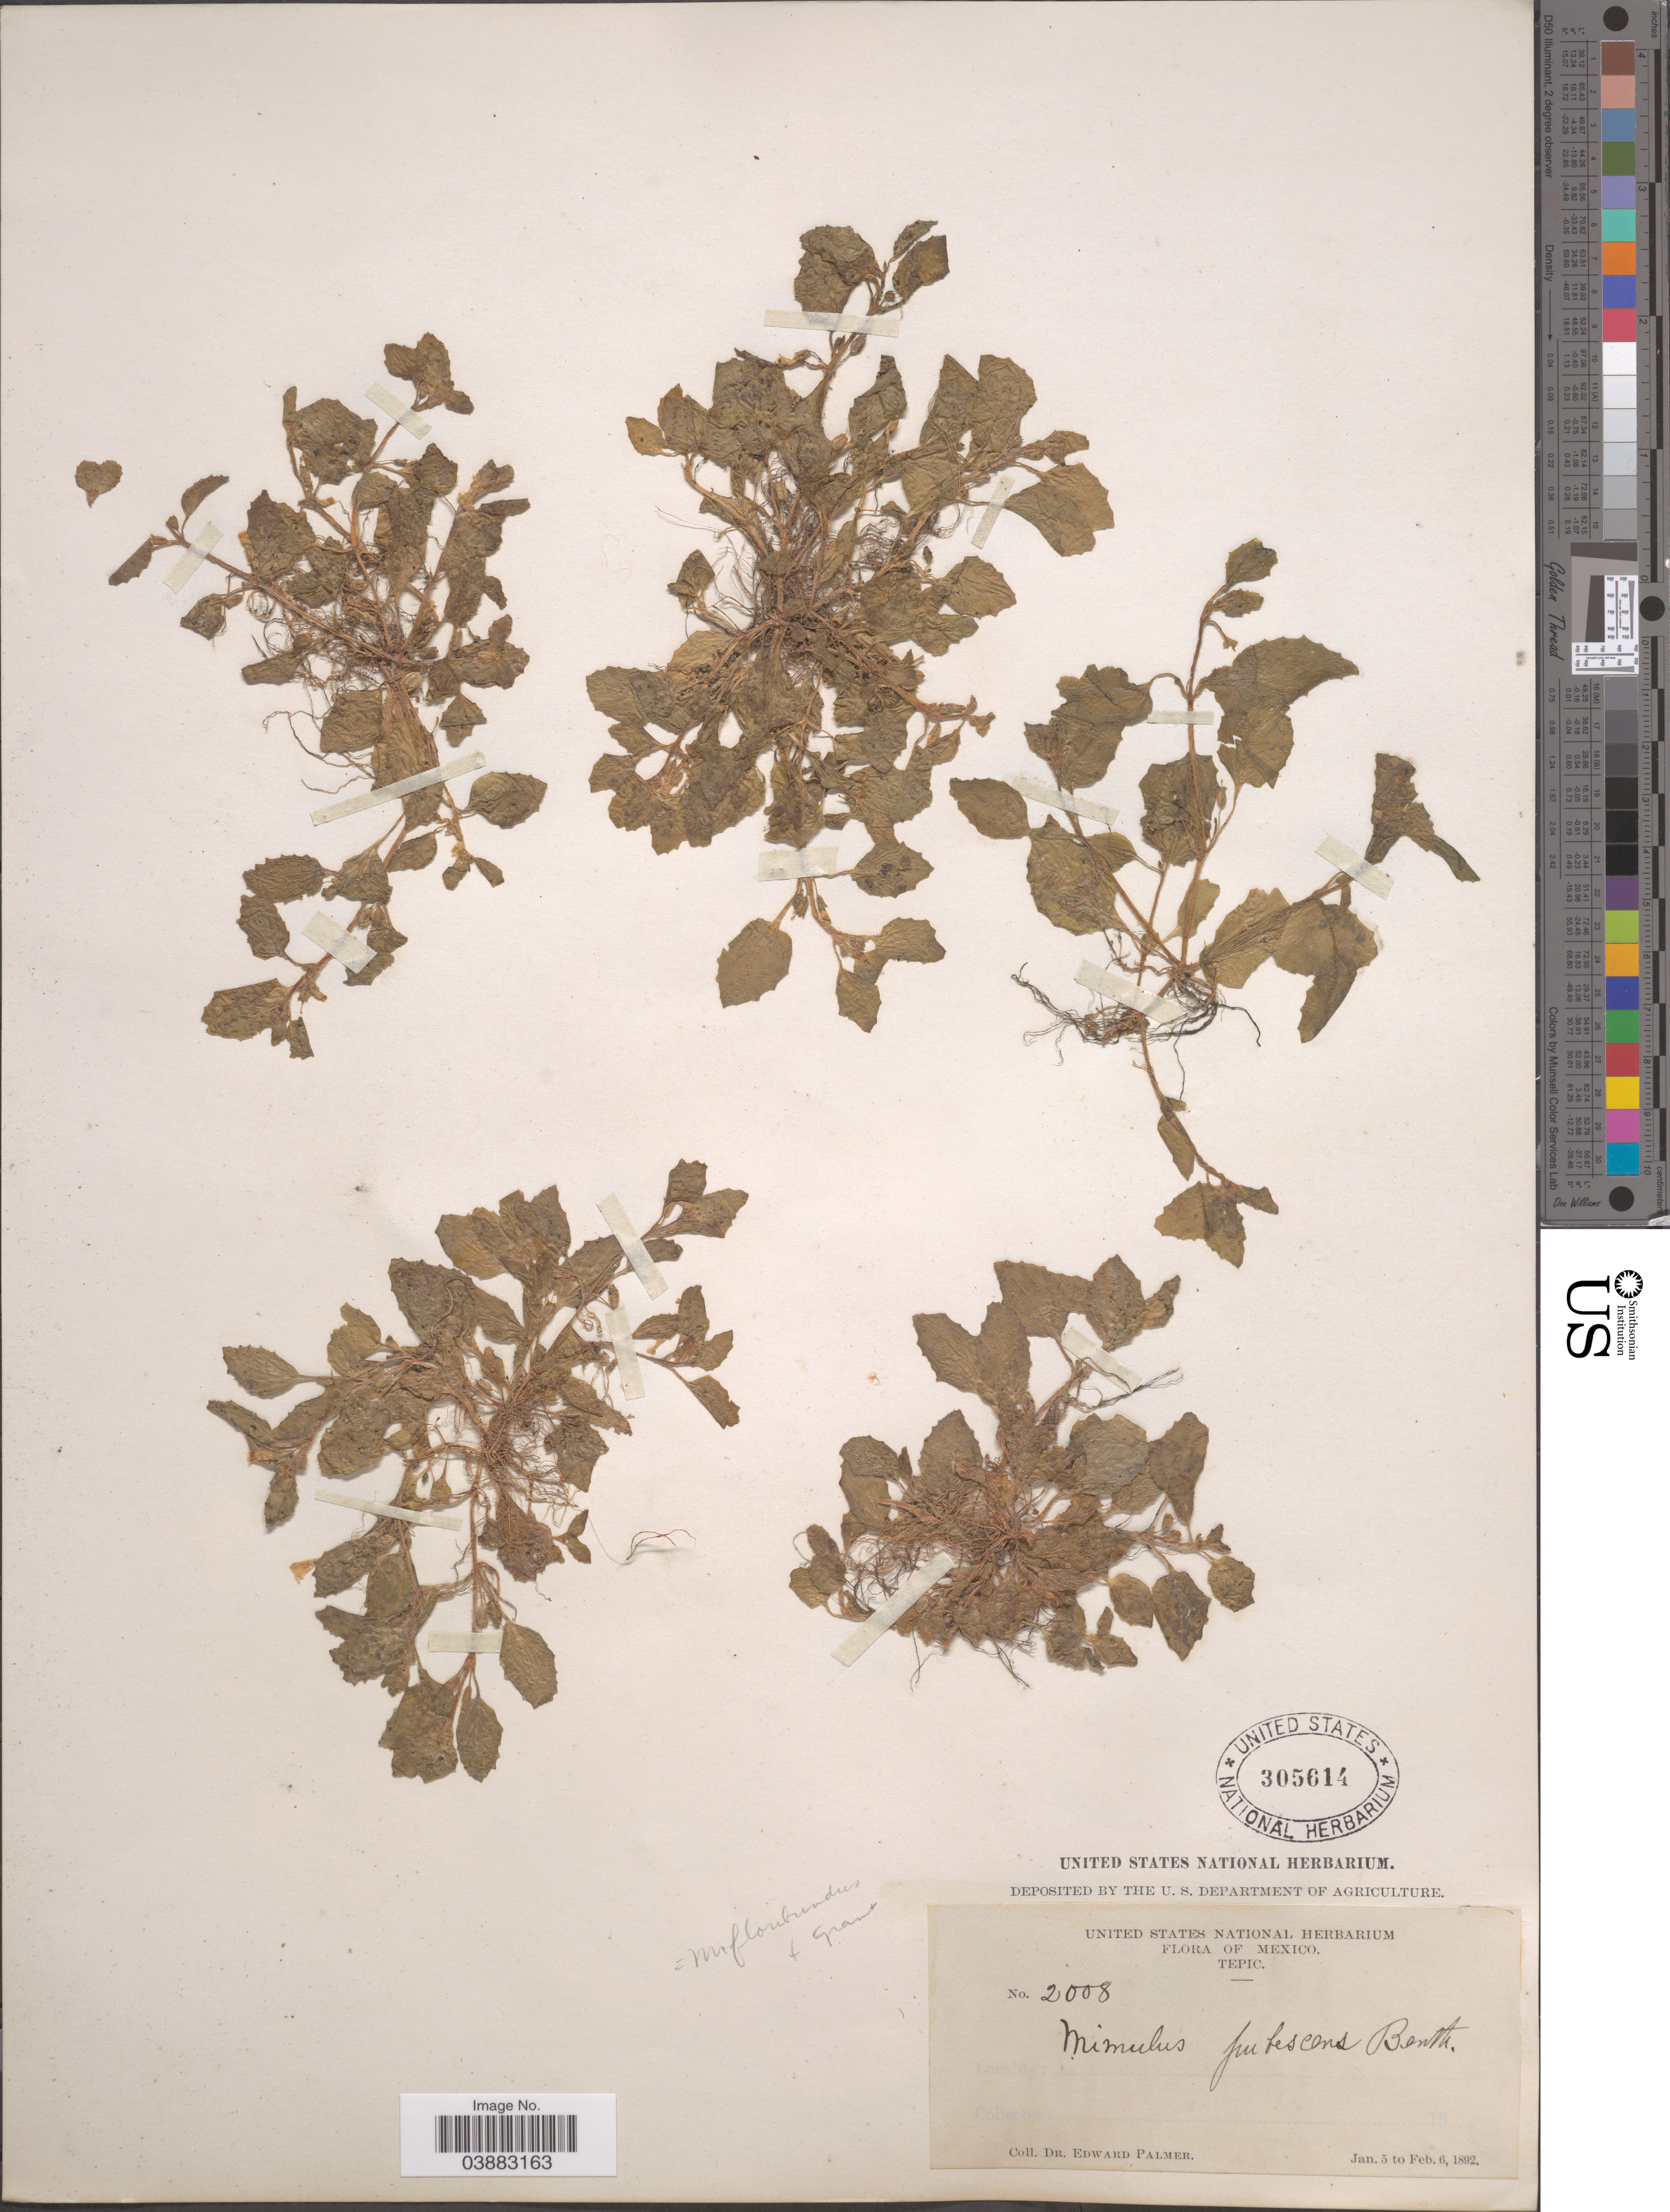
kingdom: Plantae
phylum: Tracheophyta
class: Magnoliopsida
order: Lamiales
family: Phrymaceae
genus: Mimulus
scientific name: Mimulus floribundus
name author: Douglas ex Lindl.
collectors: E. Palmer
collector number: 2008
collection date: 1892-01-05/1892-02-06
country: Mexico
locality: Tepic.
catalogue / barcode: US 305614